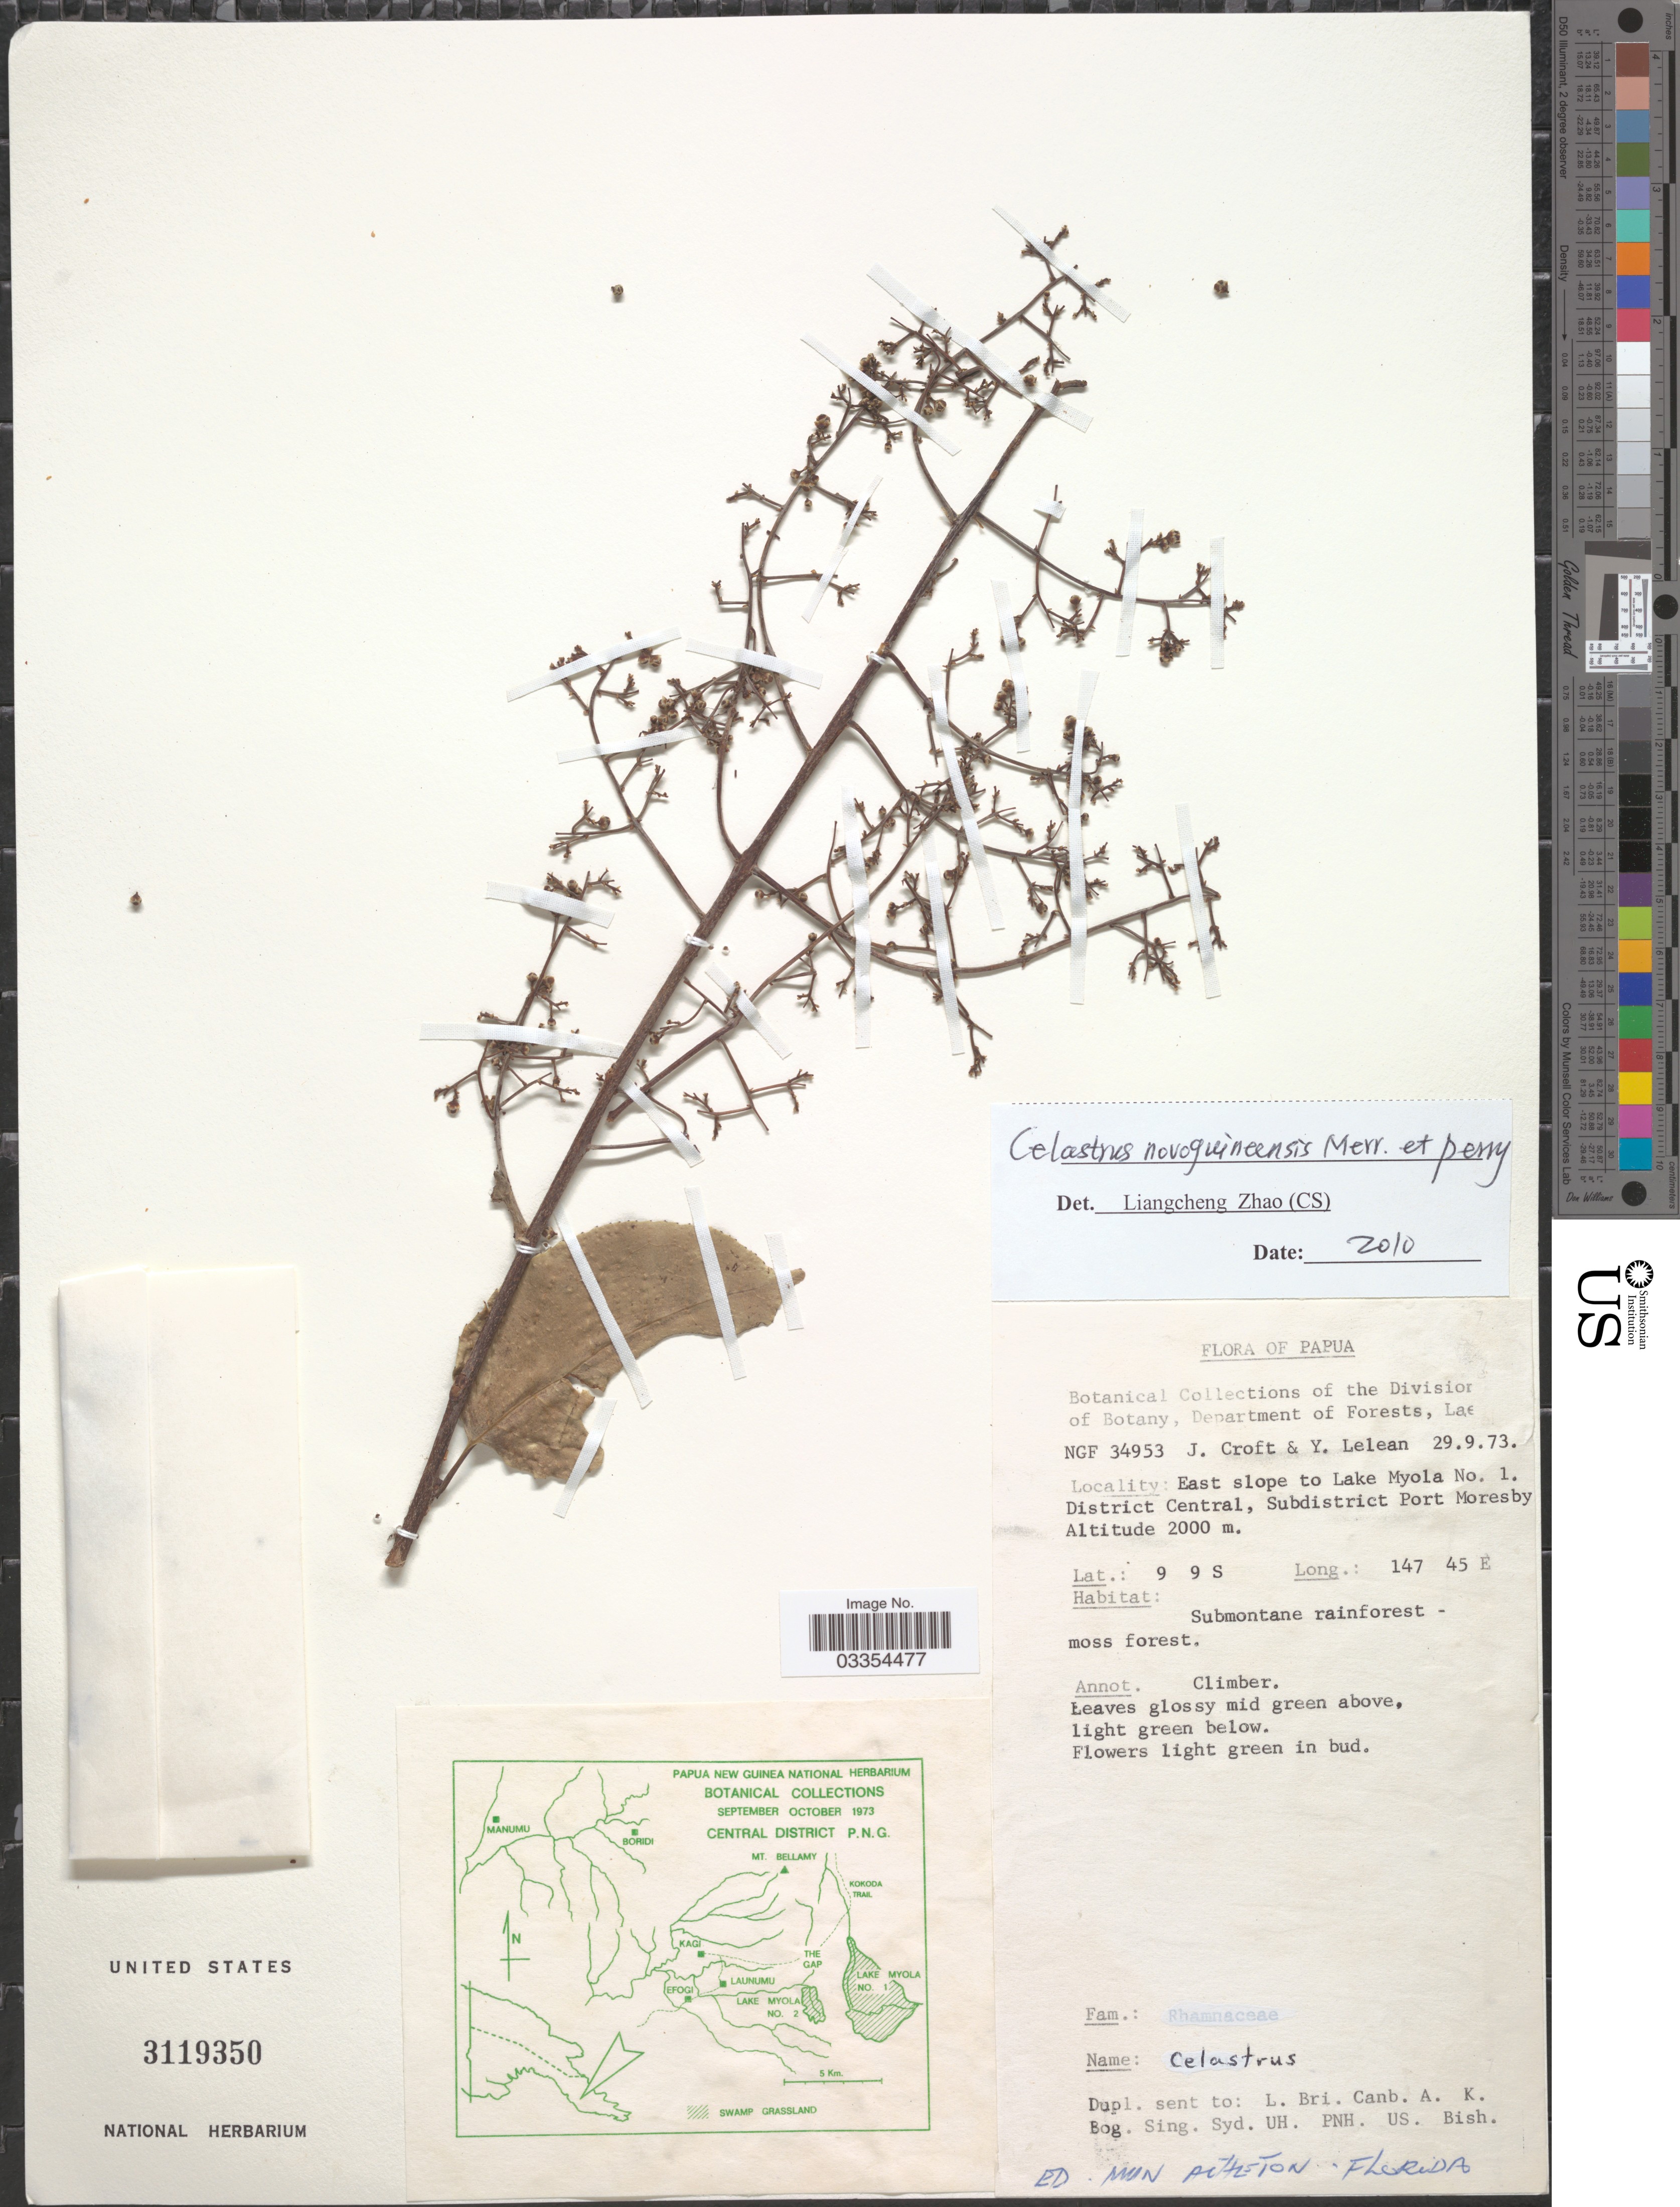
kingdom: Plantae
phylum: Tracheophyta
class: Magnoliopsida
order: Celastrales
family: Celastraceae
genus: Celastrus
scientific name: Celastrus novoguineensis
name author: Merr. & L.M. Perry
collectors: J. Croft & Y. Lelean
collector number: NGF34953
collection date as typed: Transcribed d/m/y: 29/9/73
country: Papua New Guinea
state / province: Central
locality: Papua, East slope to Lake Myola No. 1. District Central, Subdistrict Port Moresby.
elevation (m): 2000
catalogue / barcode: US 3119350